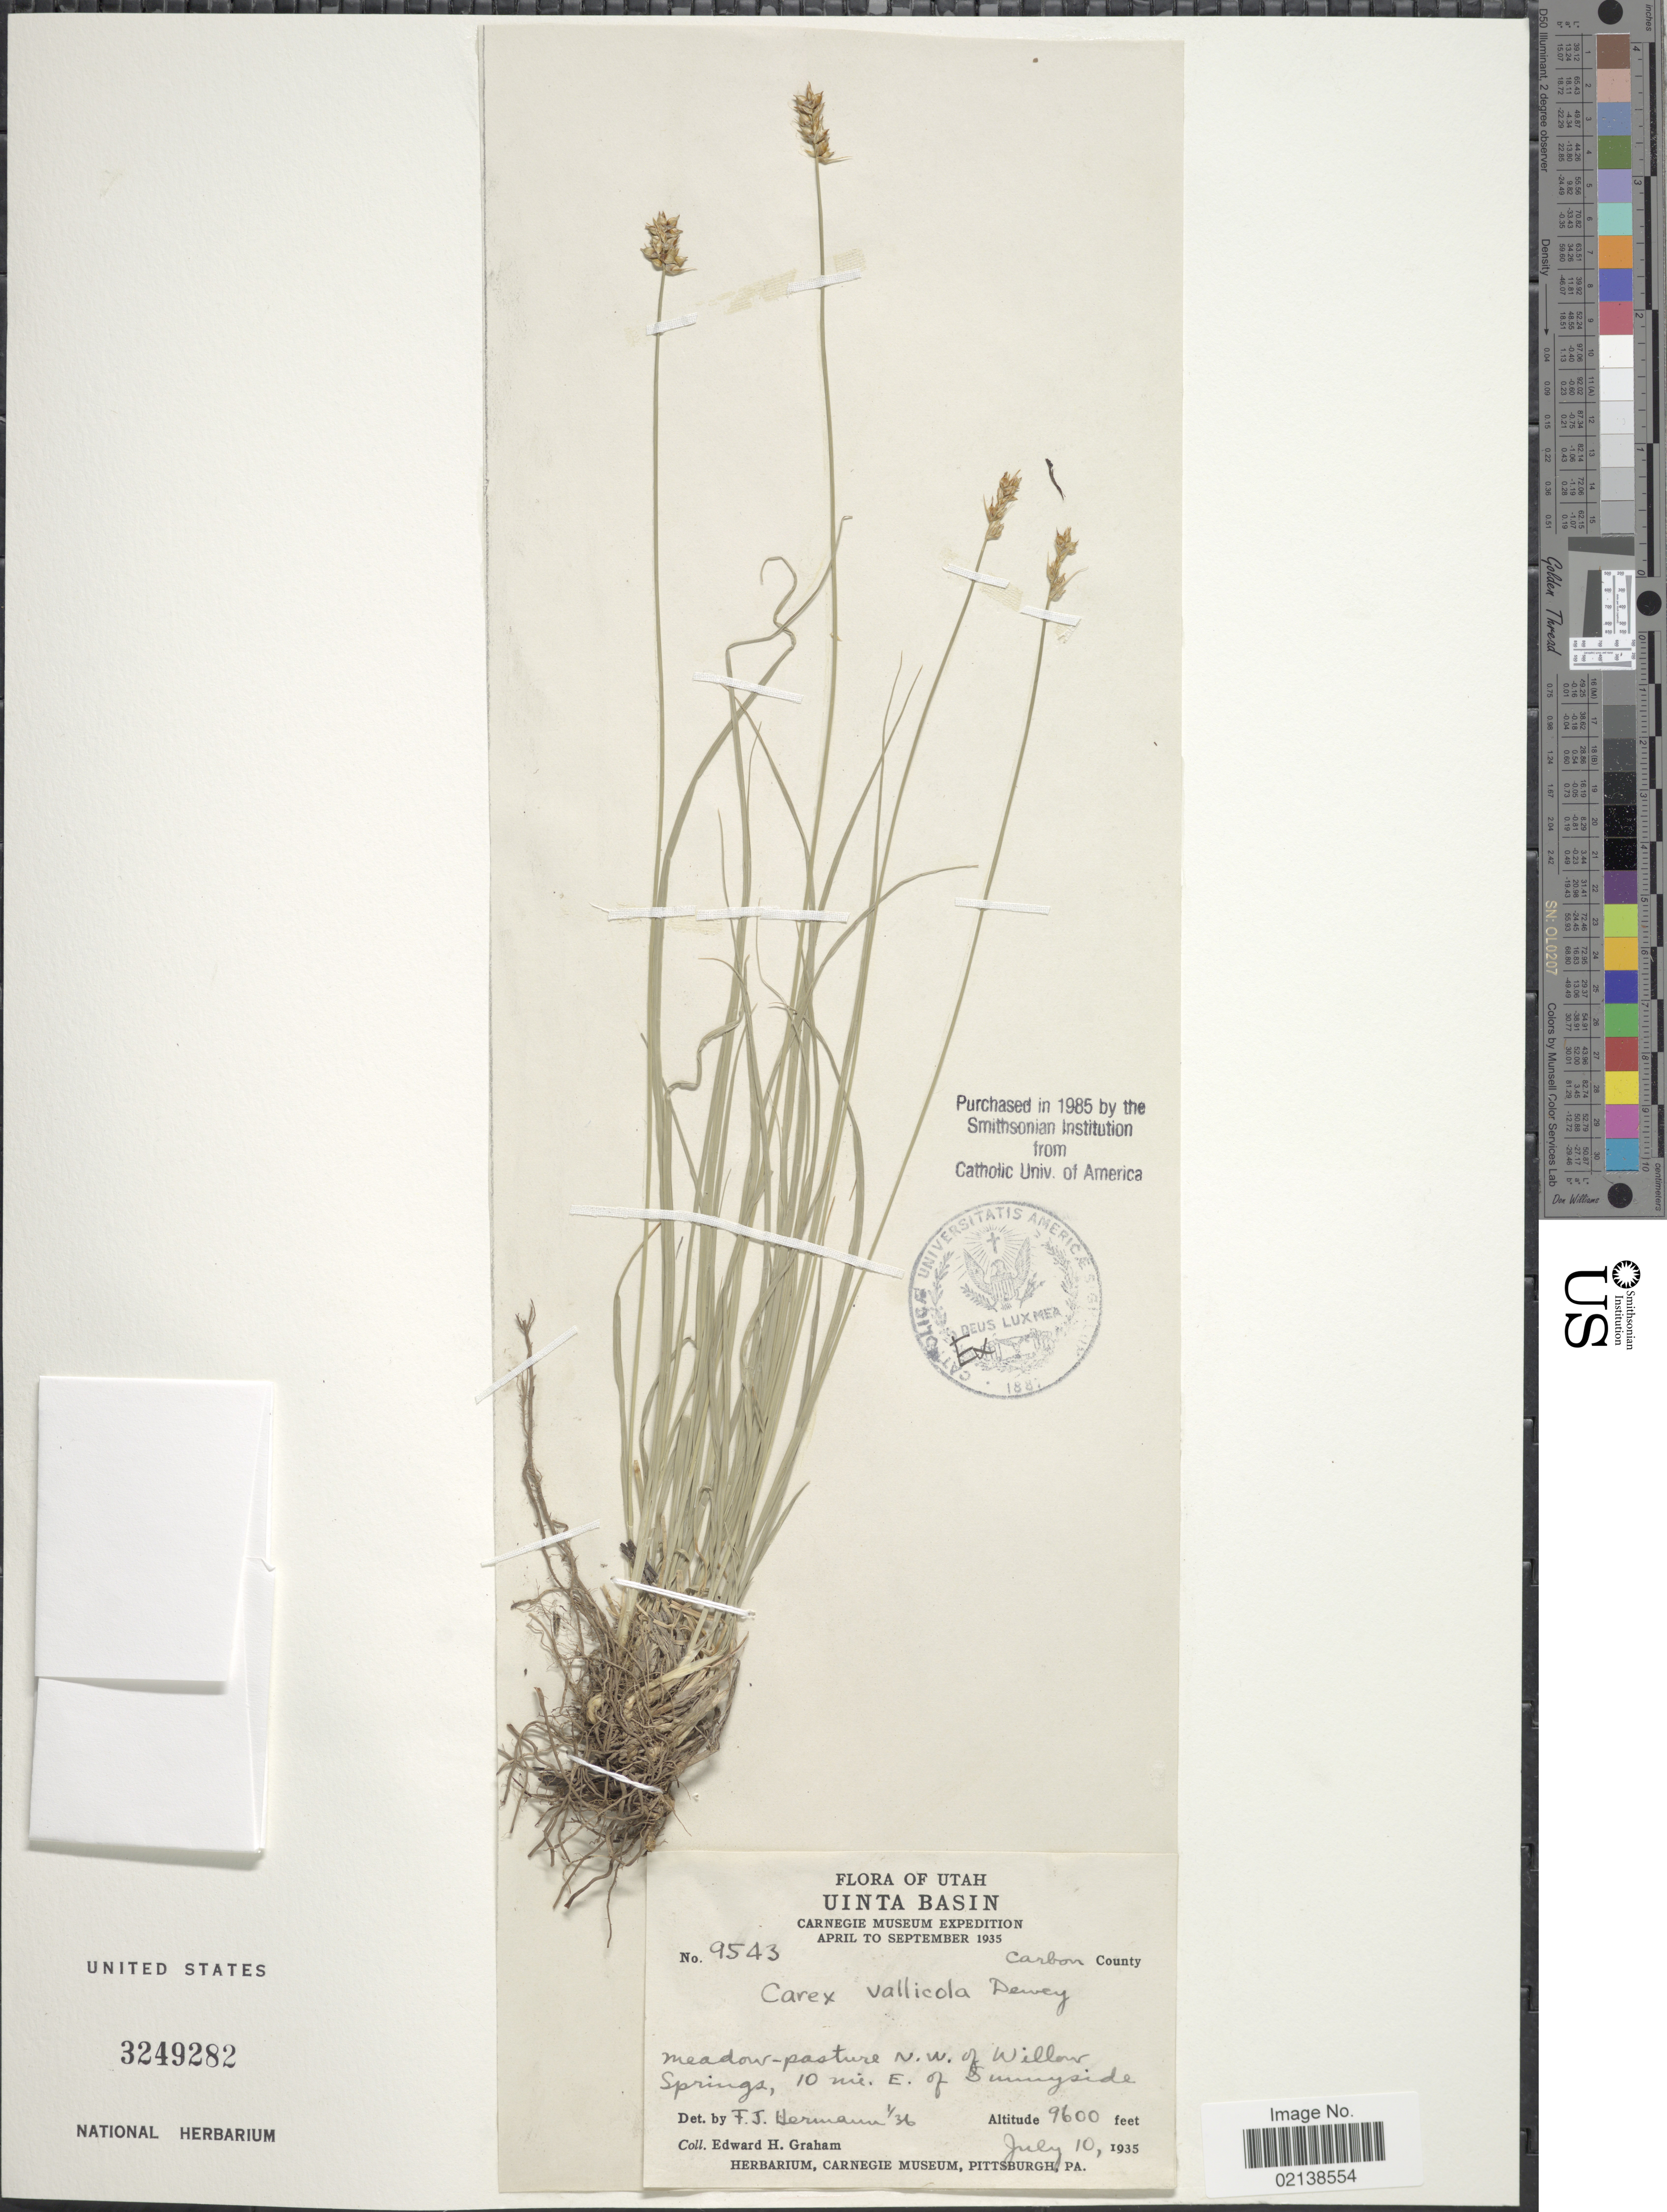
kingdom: Plantae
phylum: Tracheophyta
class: Liliopsida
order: Poales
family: Cyperaceae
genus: Carex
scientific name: Carex vallicola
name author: Dewey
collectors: E. H. Graham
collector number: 9543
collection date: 1935-07-10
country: United States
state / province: Utah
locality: Uinta Basin, Meadow-pasture; N.W. of Willow Springs, 10 mi. E. of Sunnyside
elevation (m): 2926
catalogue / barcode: US 3249282